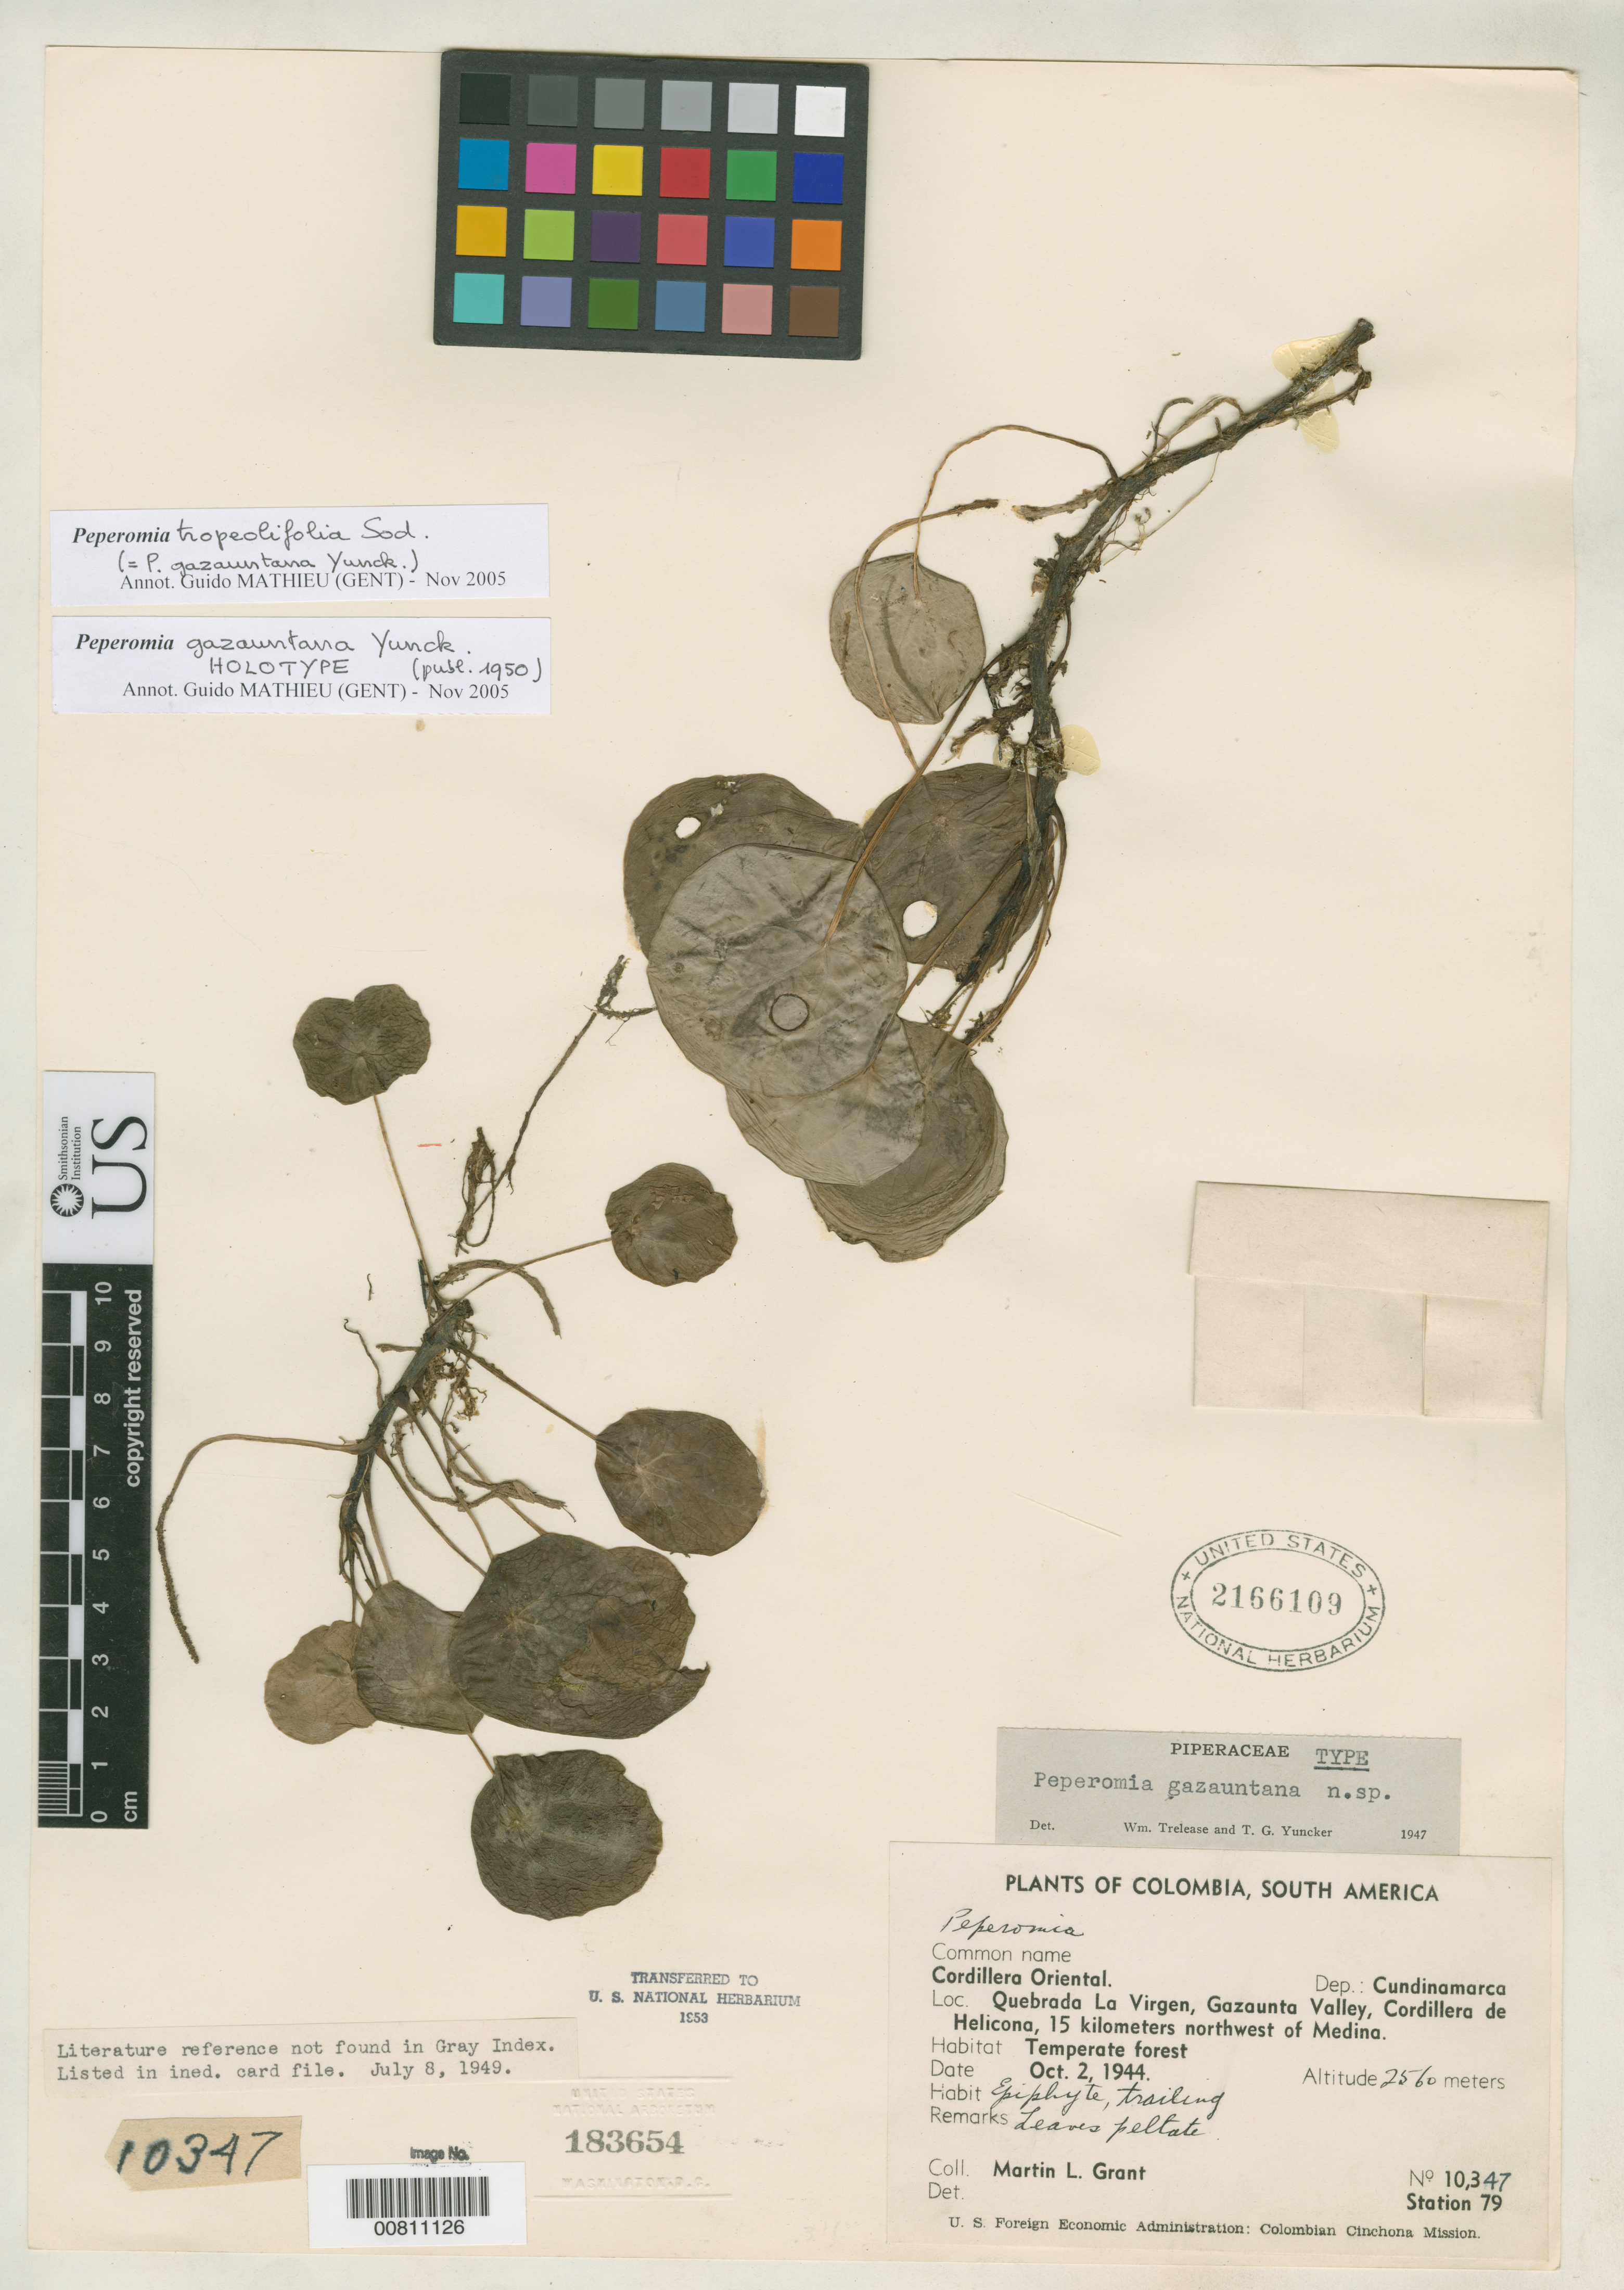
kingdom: Plantae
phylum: Tracheophyta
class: Magnoliopsida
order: Piperales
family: Piperaceae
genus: Peperomia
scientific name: Peperomia gazauntana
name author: Yunck.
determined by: Mathieu, Guido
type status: Holotype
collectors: M. L. Grant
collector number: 10347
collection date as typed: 02 Oct 1944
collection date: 1944-10-02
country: Colombia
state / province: Cundinamarca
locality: Cordillera Oriental, Quebrada La Virgen, Gazaunta Valley, Cordillera de Helicona, 15 km northwest of Medina.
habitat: Temperate forest.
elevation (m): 2560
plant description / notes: Transferred from NA to US, 1953.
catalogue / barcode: US 2166109